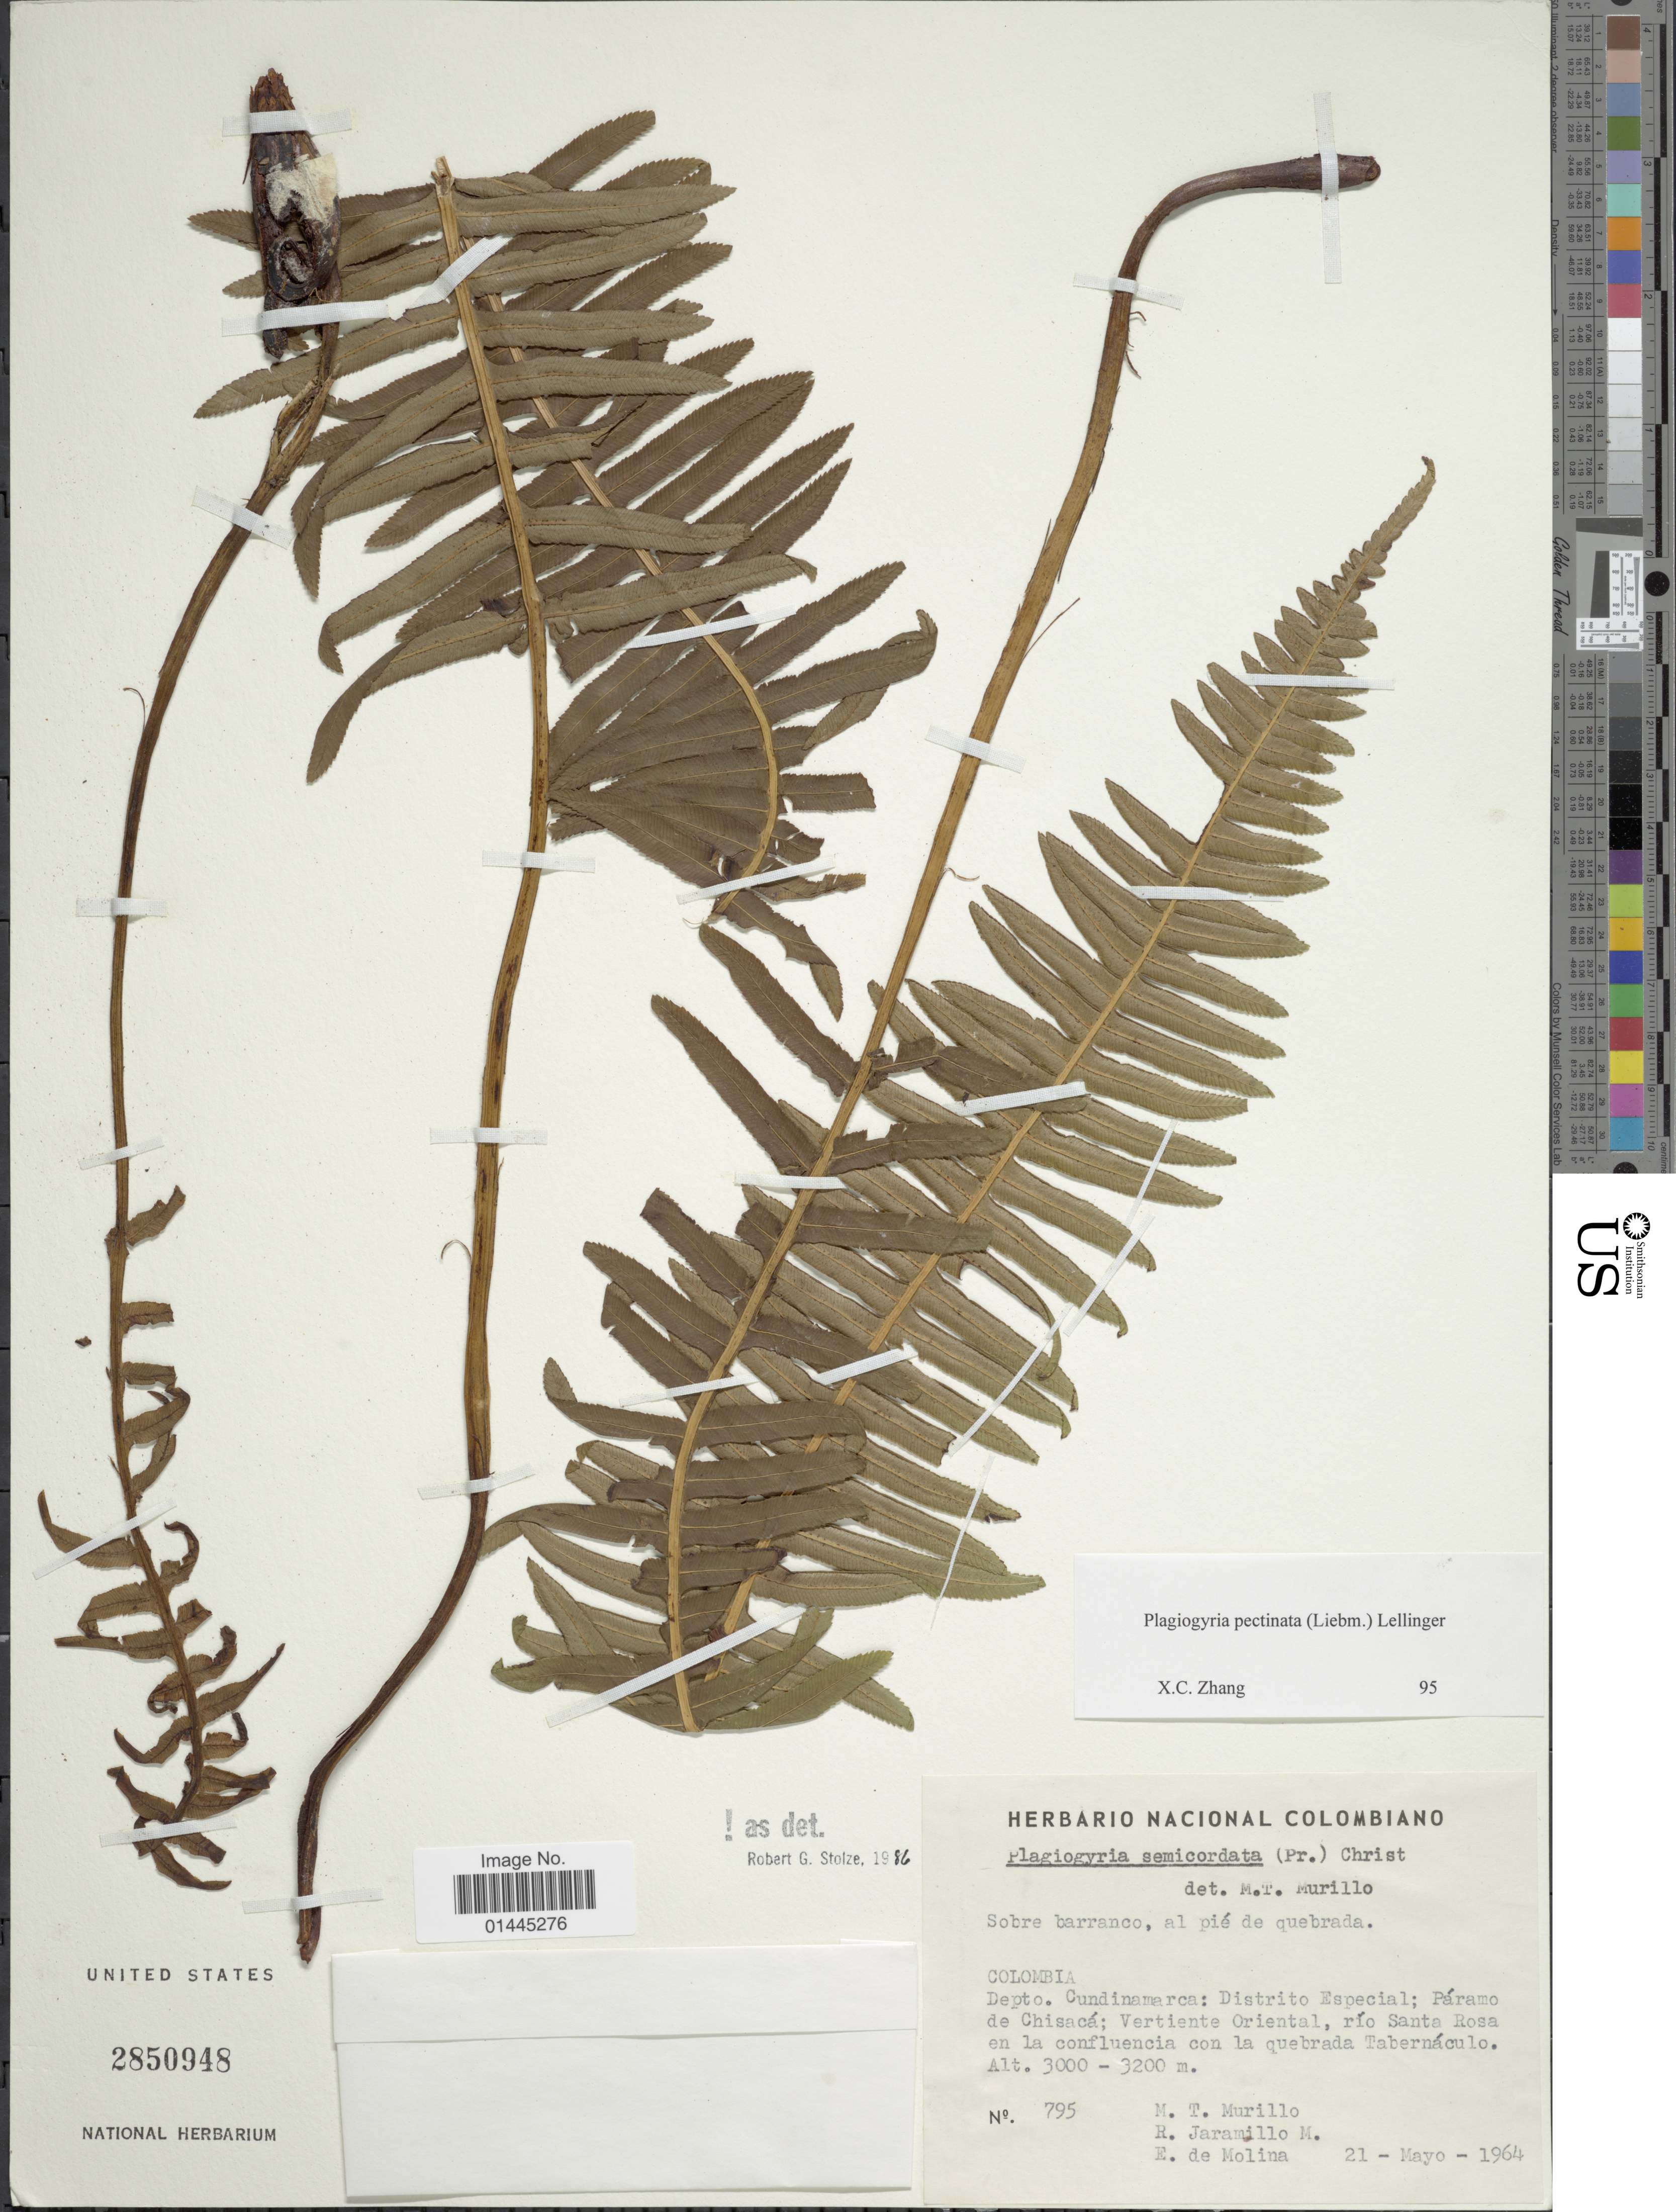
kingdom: Plantae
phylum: Tracheophyta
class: Polypodiopsida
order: Cyatheales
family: Plagiogyriaceae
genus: Plagiogyria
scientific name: Plagiogyria costaricensis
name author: Mett. ex Kuhn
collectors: M. Murillo, R. Jaramillo M. & E. De Molina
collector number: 795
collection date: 1964-05-21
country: Colombia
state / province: Cundinamarca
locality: Sobre barranco, al pie de quebrada, Distrito Especial; Paramo de Chisaca; Vertiente Oriental, rio Santa Rosa en la confluecia con la quebrada Tabernaculo.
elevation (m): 3000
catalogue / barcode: US 2850948